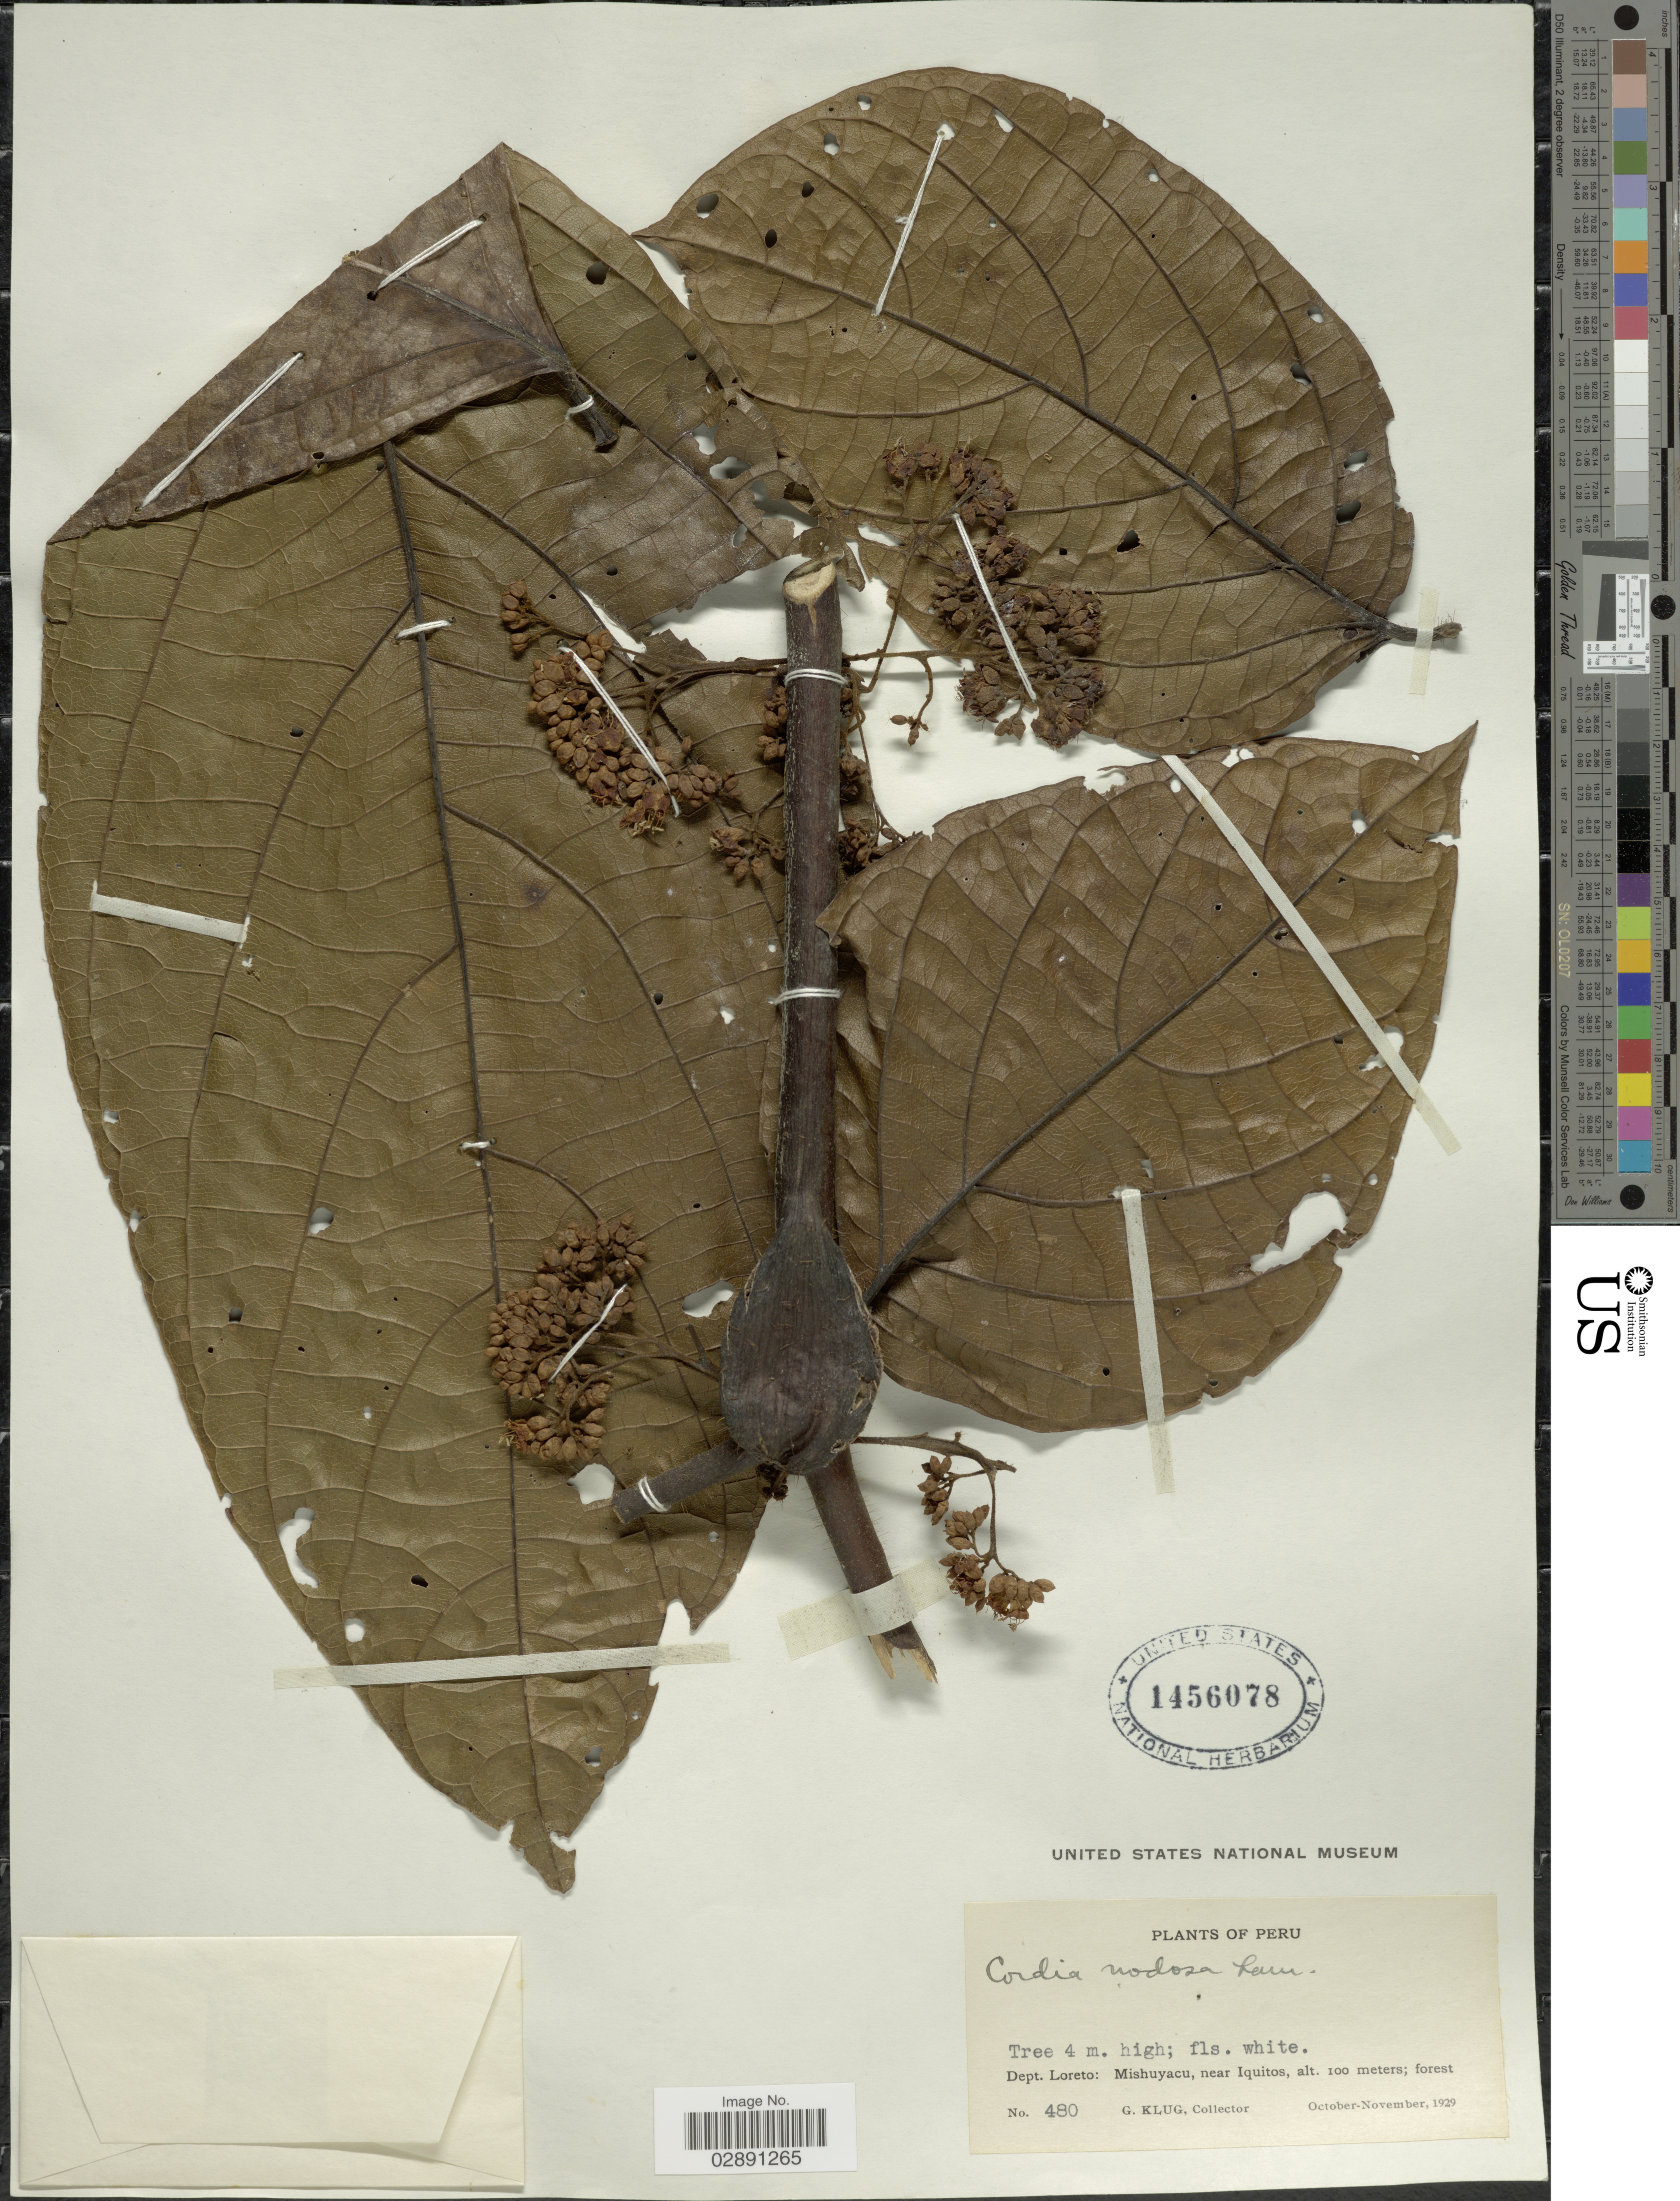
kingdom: Plantae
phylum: Tracheophyta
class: Magnoliopsida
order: Boraginales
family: Cordiaceae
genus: Cordia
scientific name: Cordia nodosa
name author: Lam.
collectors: G. Klug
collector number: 480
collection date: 1929-10/1929-11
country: Peru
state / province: Loreto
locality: Dept. Loreto: Mishuyacu, near Iquitos.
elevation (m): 100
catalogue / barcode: US 1456078